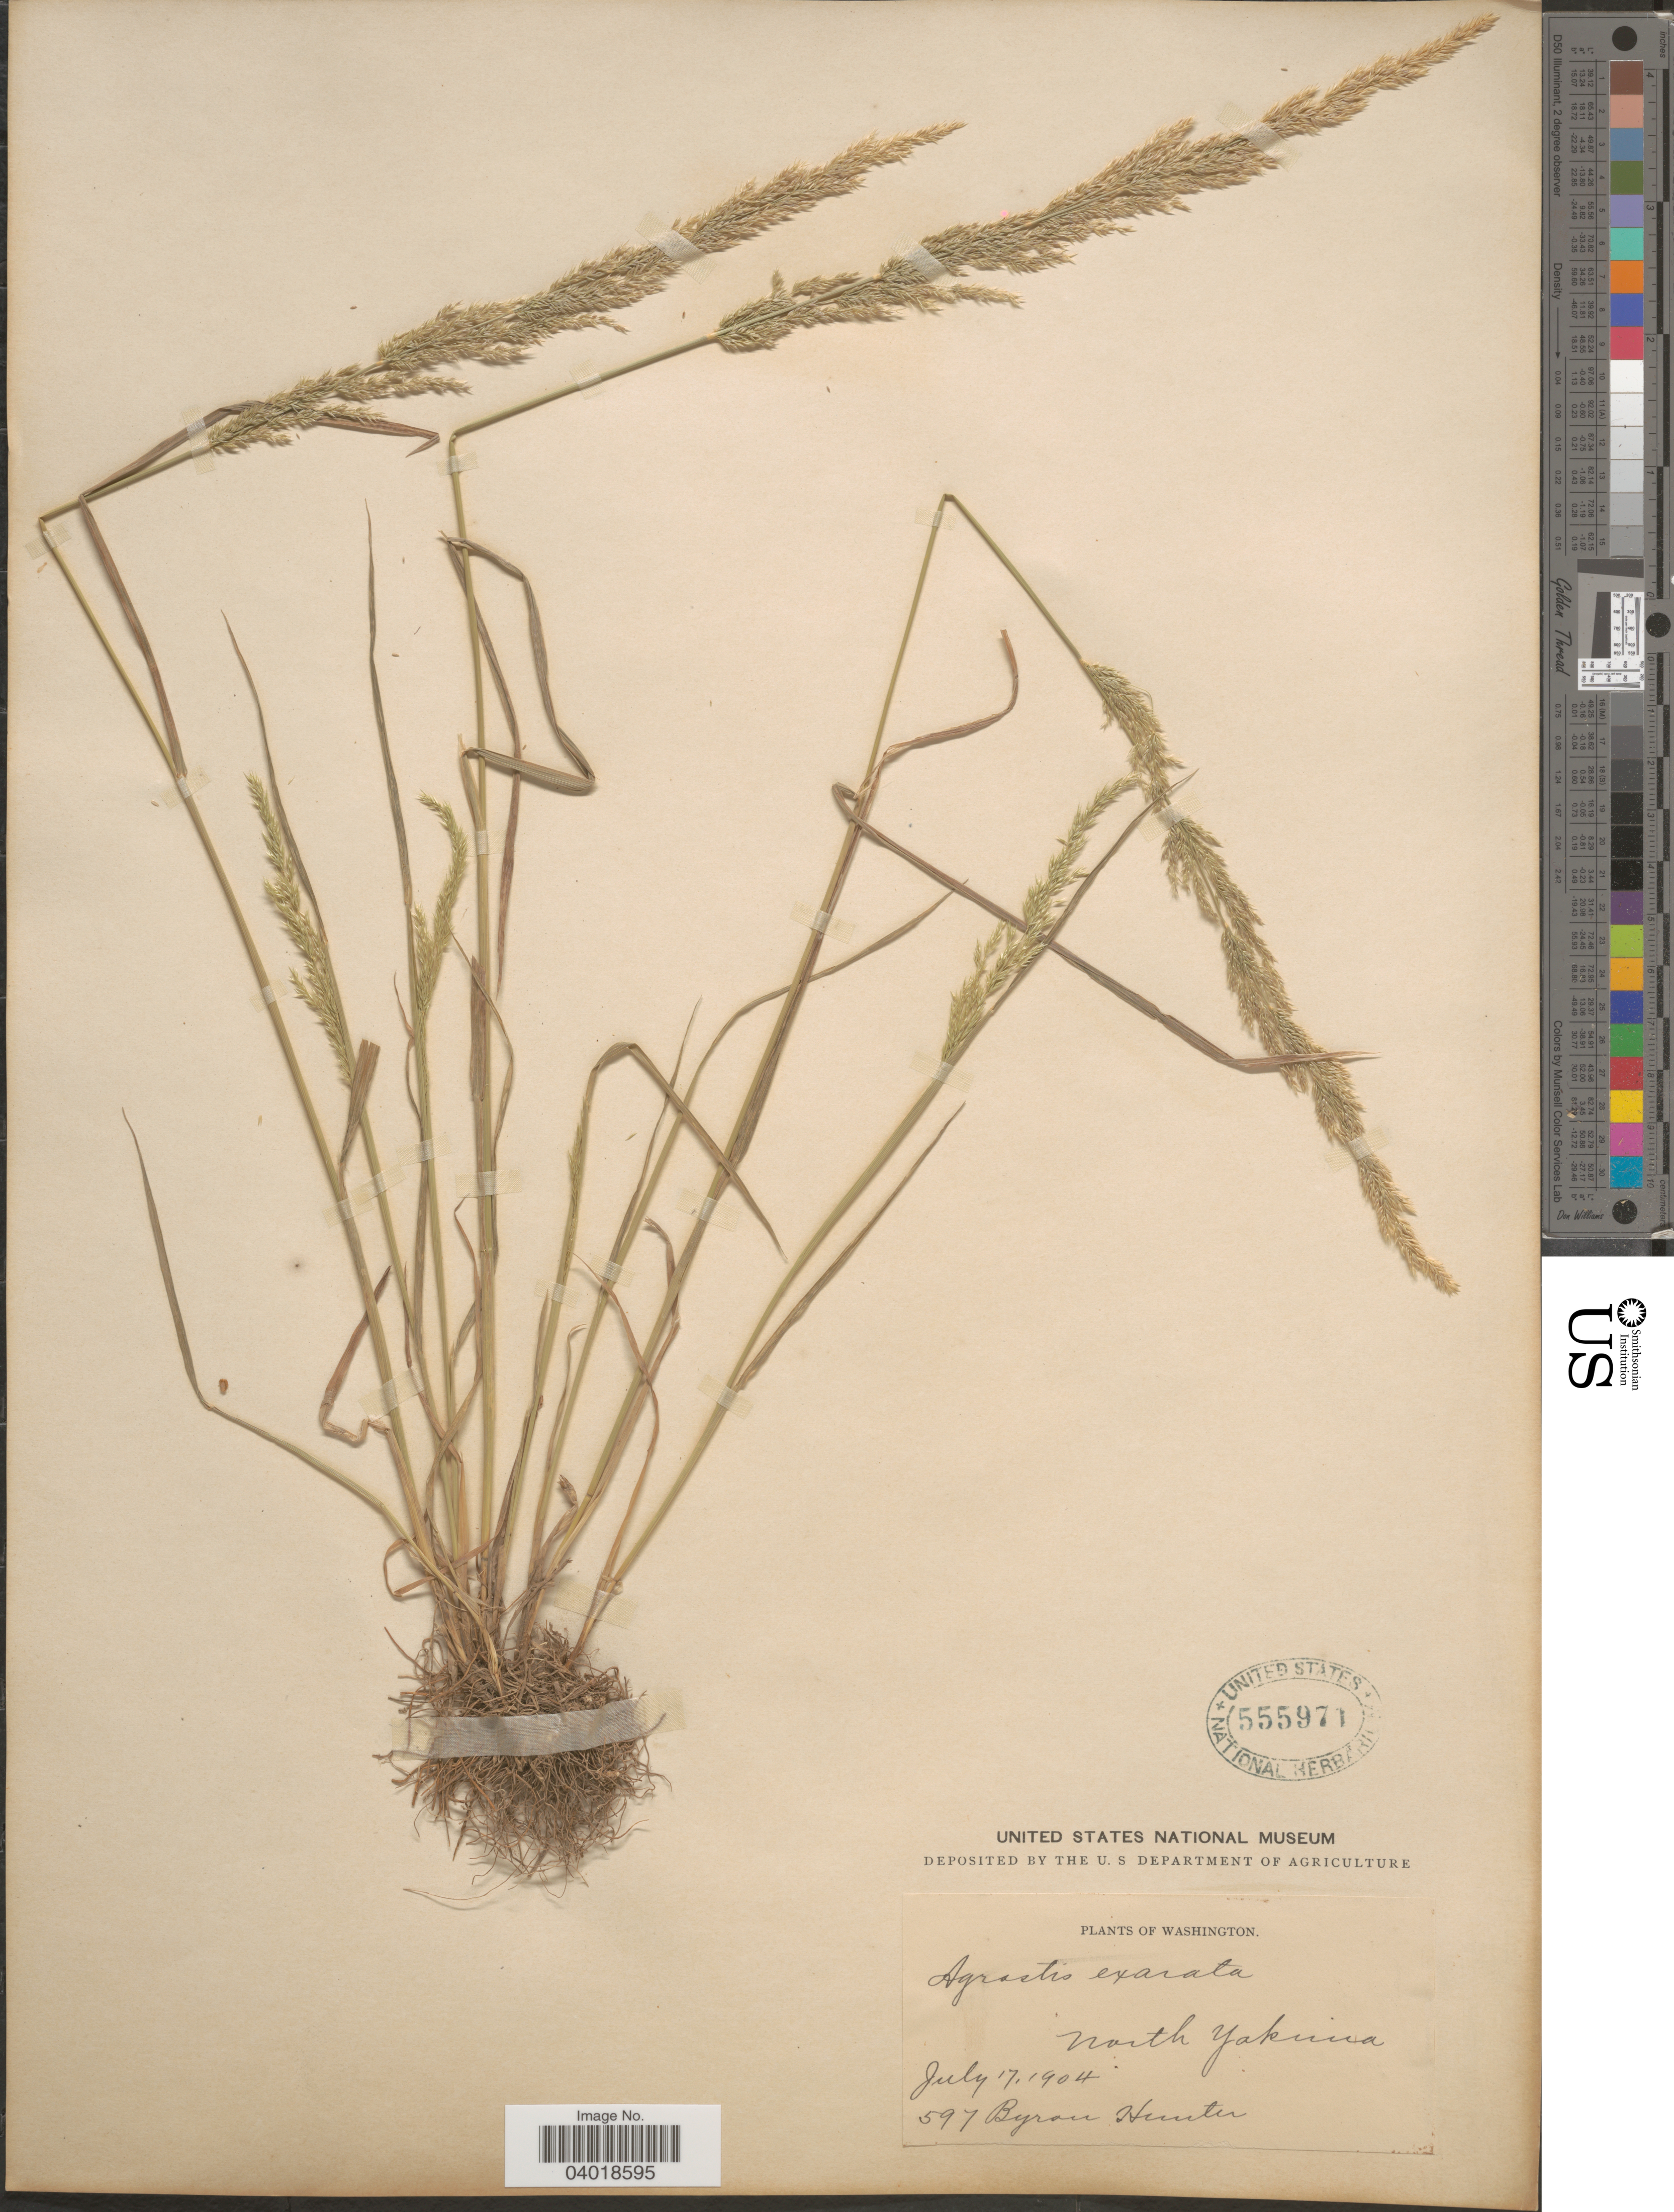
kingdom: Plantae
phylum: Tracheophyta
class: Liliopsida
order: Poales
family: Poaceae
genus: Agrostis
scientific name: Agrostis exarata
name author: Trin.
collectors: B. Hunter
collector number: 597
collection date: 1904-07-17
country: United States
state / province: Washington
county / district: Yakima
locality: North Yakima.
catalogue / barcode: US 555971